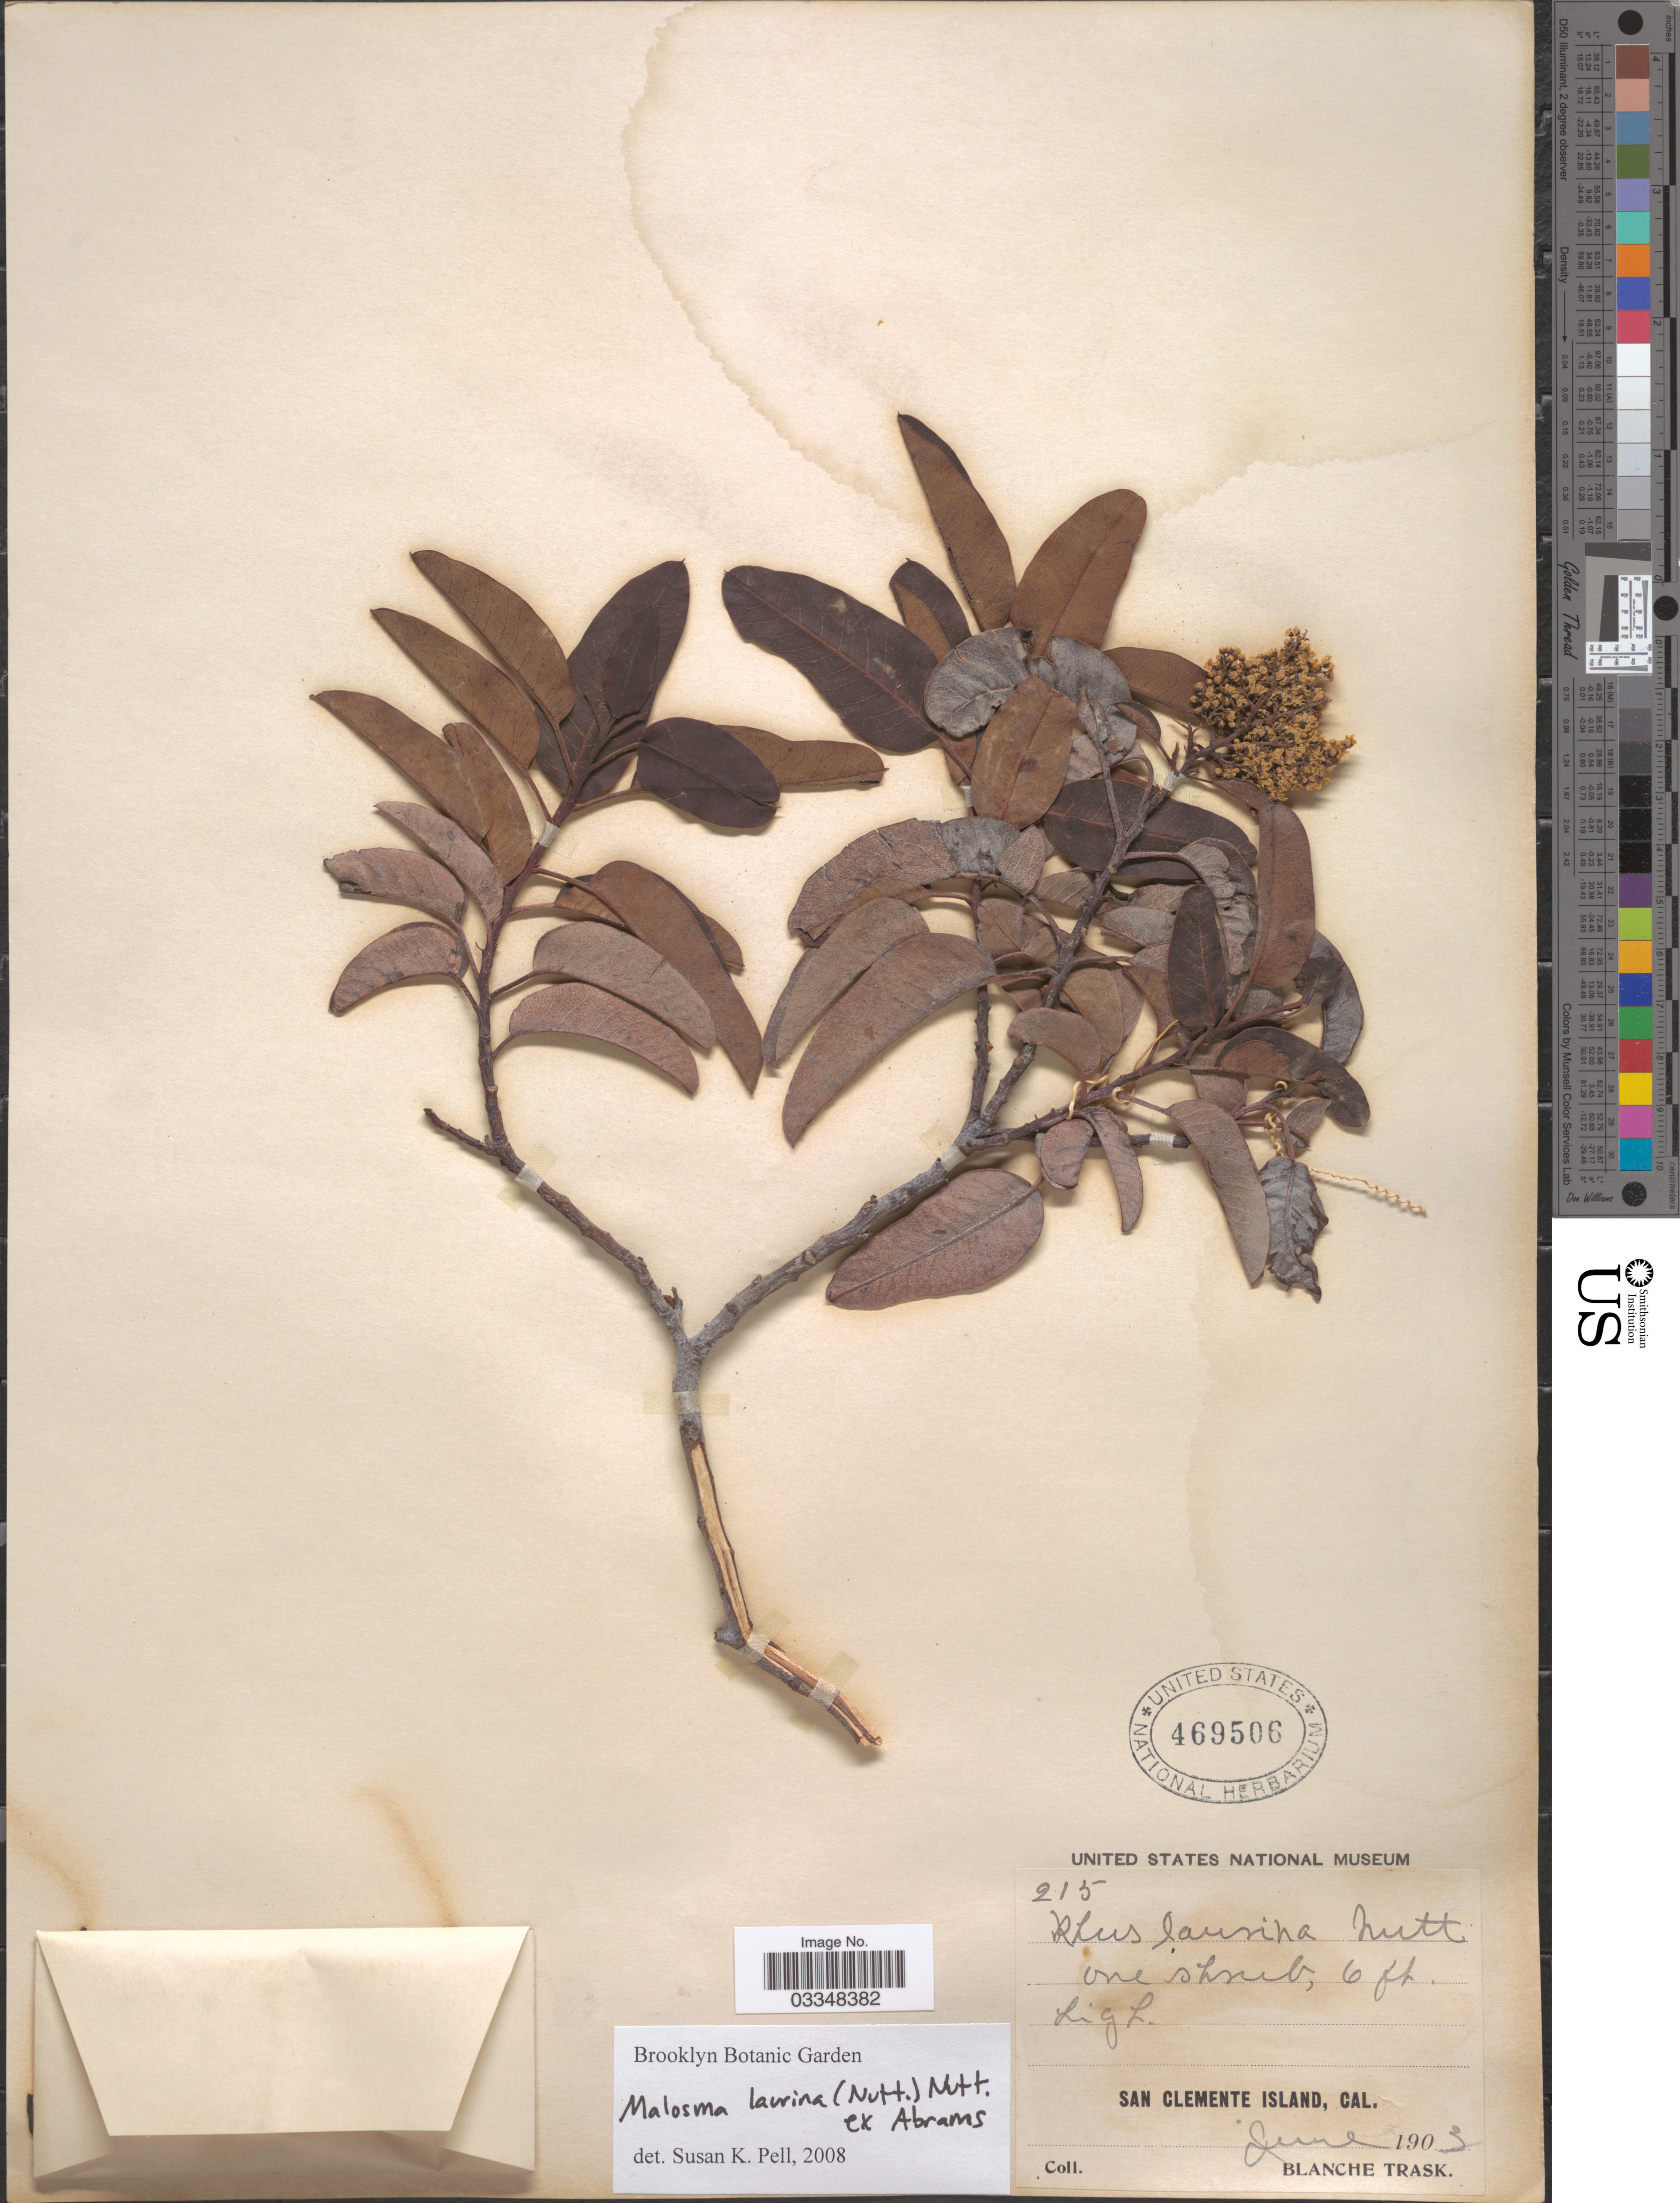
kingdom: Plantae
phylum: Tracheophyta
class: Magnoliopsida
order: Sapindales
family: Anacardiaceae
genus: Malosma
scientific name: Malosma laurina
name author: (Nutt.) Nutt. ex Abrams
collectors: B. Trask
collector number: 215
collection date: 1903-06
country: United States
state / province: California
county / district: Los Angeles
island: San Clemente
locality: San Clemente Island.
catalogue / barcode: US 469506